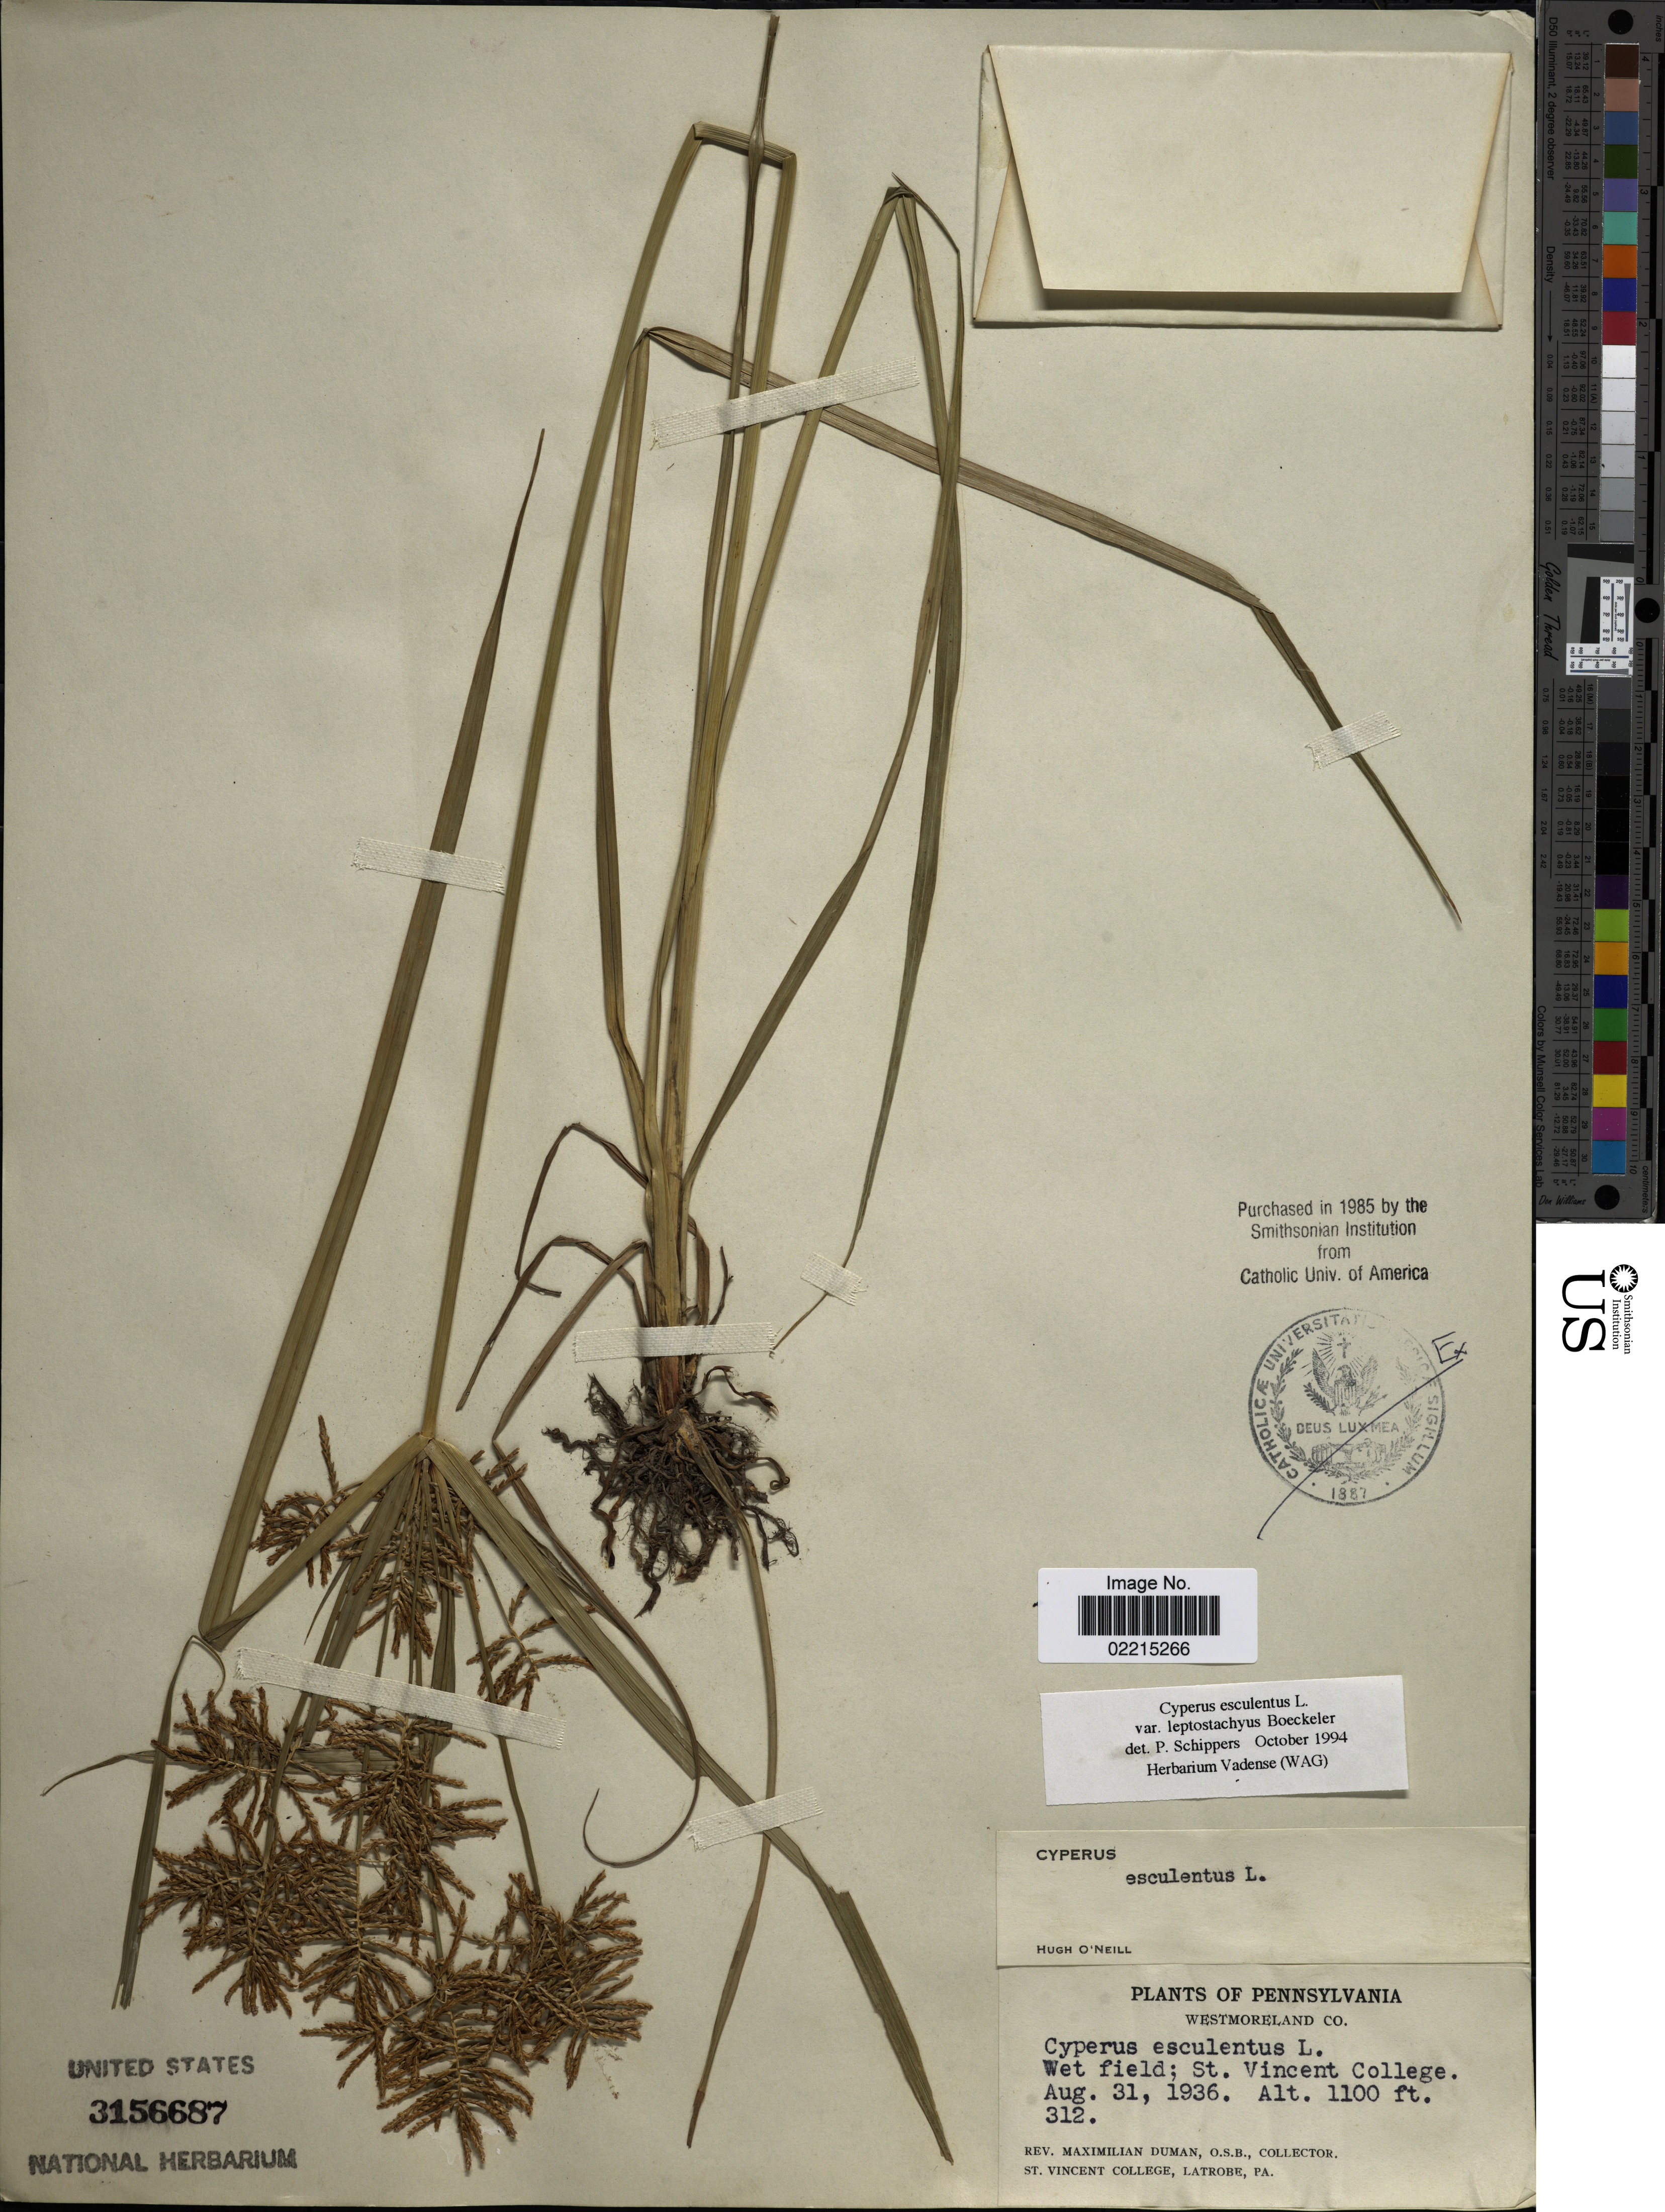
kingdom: Plantae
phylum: Tracheophyta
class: Liliopsida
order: Poales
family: Cyperaceae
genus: Cyperus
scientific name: Cyperus esculentus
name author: L.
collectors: M. Duman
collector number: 312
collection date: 1936-08-31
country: United States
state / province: Pennsylvania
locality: St. Vincent College, Westmoreland Co.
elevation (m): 335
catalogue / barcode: US 3156687